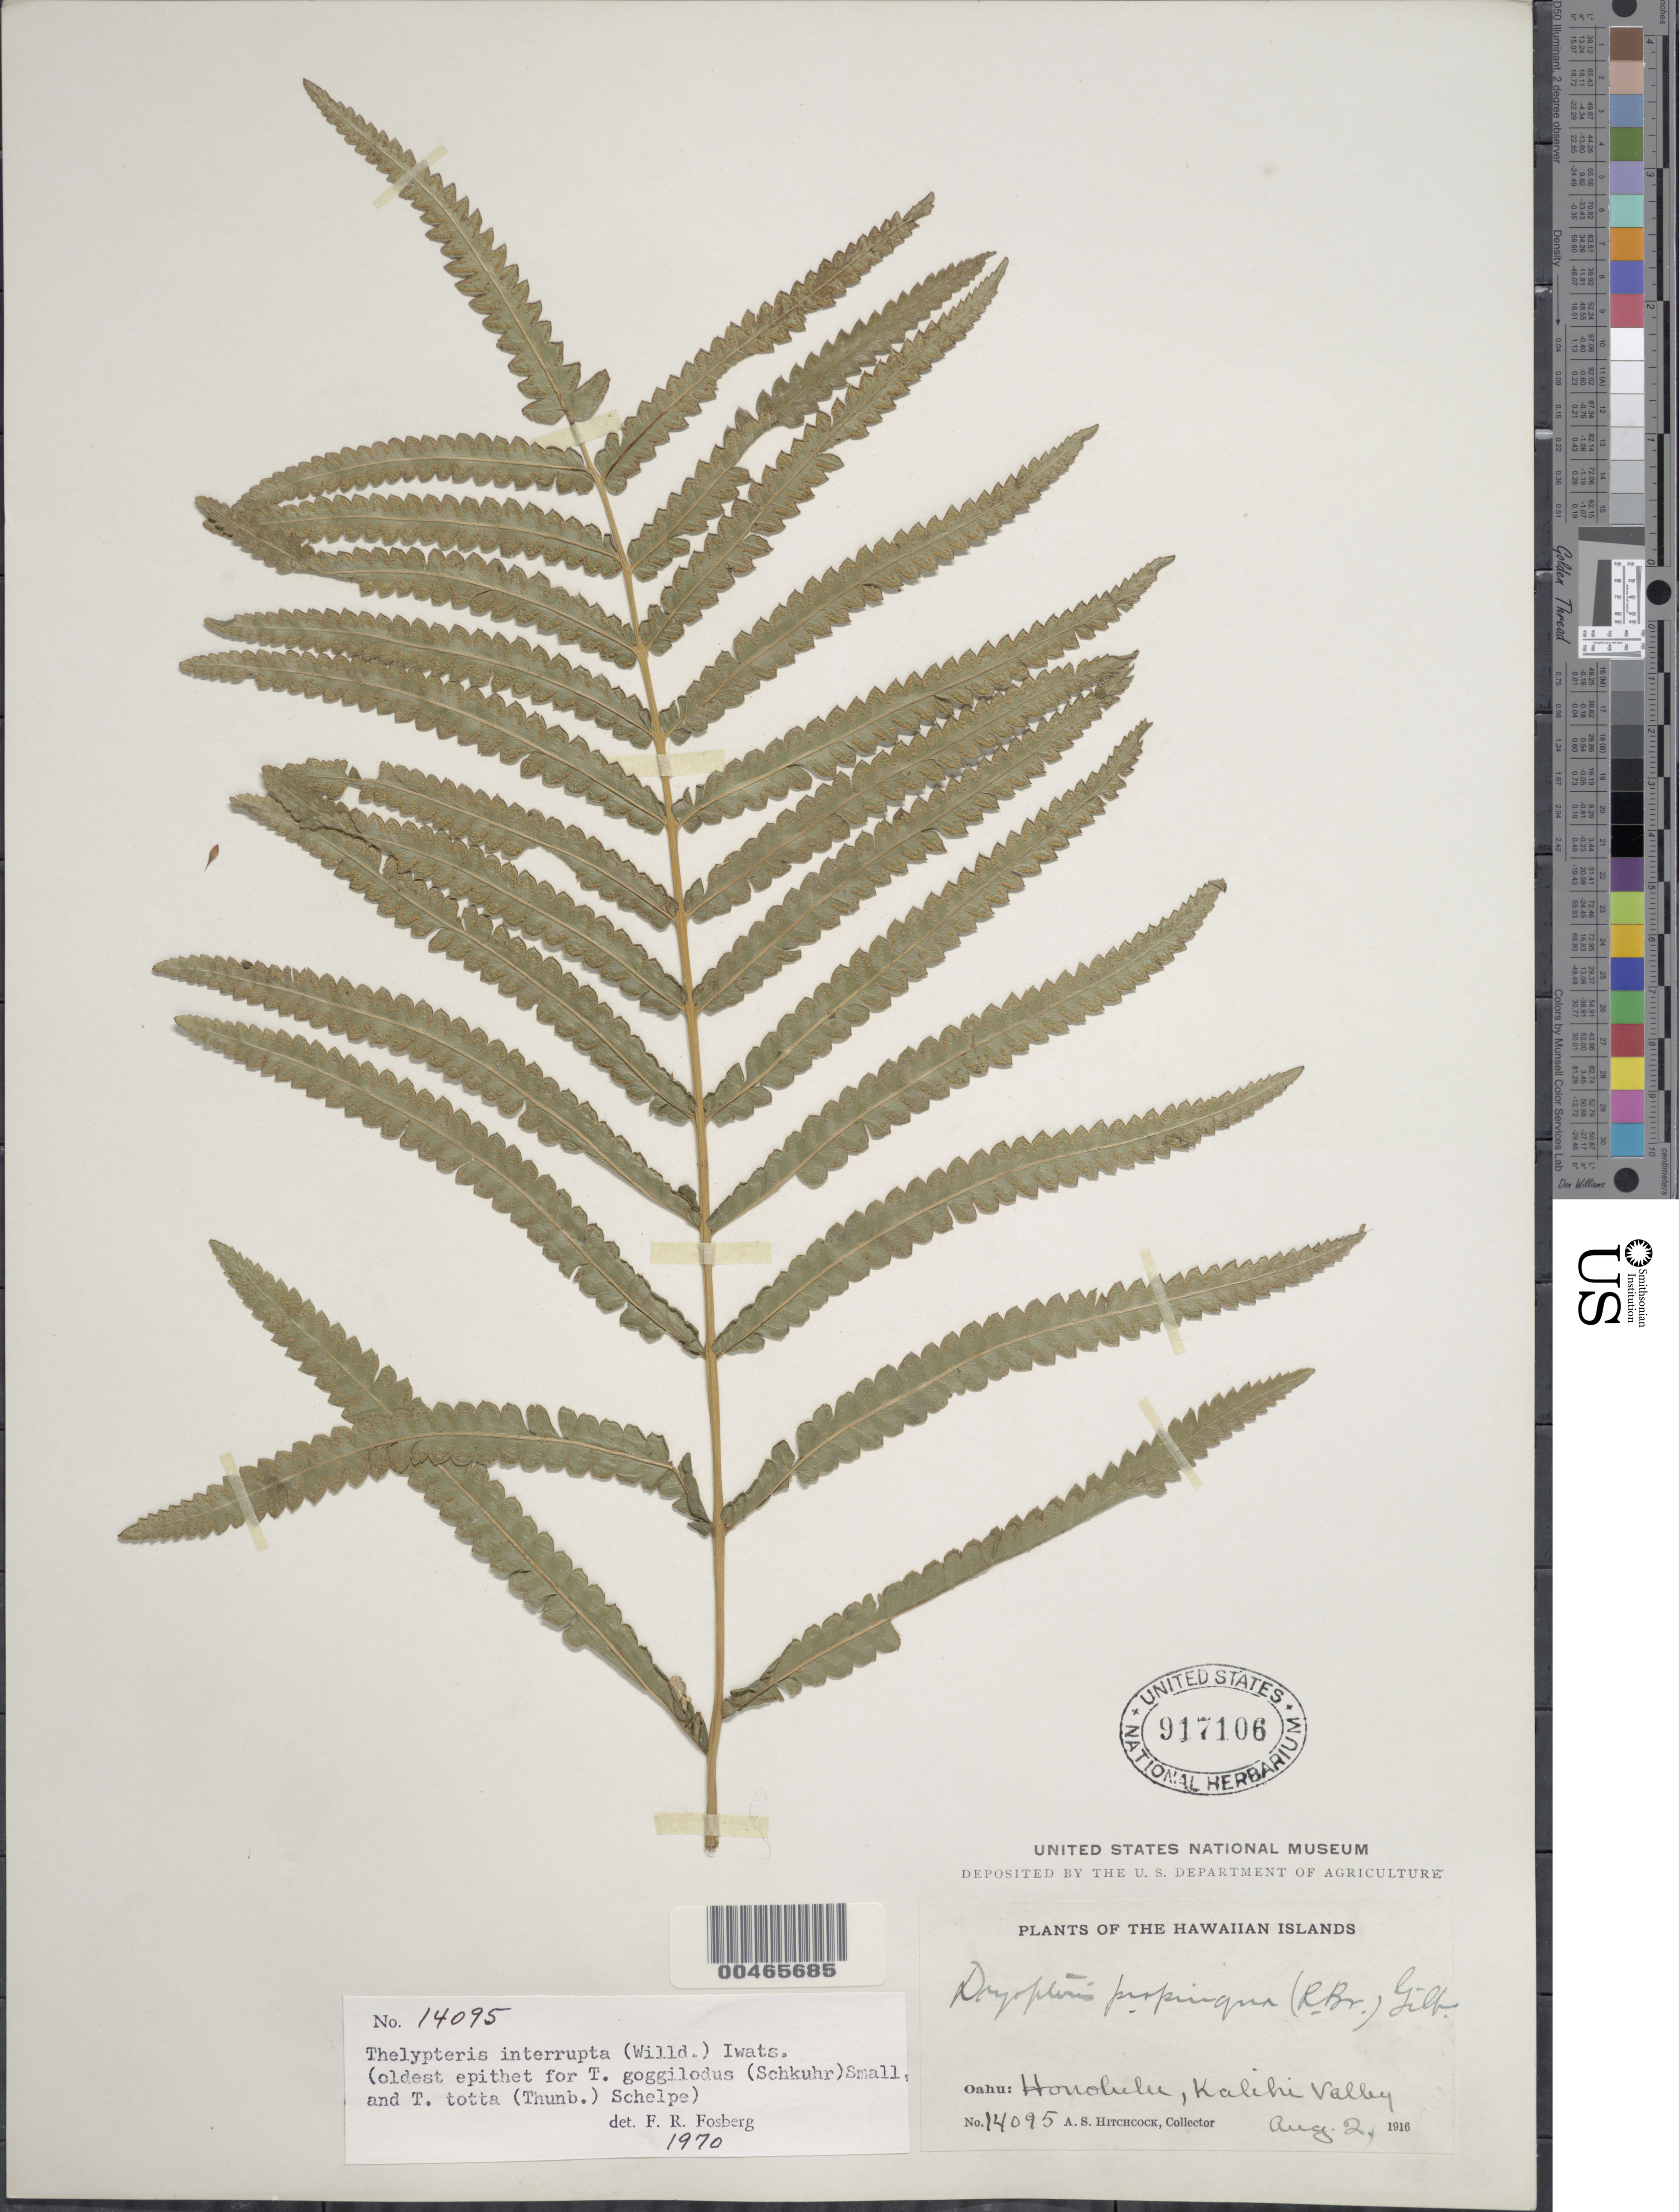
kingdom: Plantae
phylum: Tracheophyta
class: Polypodiopsida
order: Polypodiales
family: Thelypteridaceae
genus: Cyclosorus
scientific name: Cyclosorus interruptus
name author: (Willd.) H. Itô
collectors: A. S. Hitchcock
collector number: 14095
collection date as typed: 2 Aug 1916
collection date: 1916-08-02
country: United States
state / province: Hawaii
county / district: Honolulu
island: Oahu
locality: Honolulu, Kalihi Valley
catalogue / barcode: US 917106